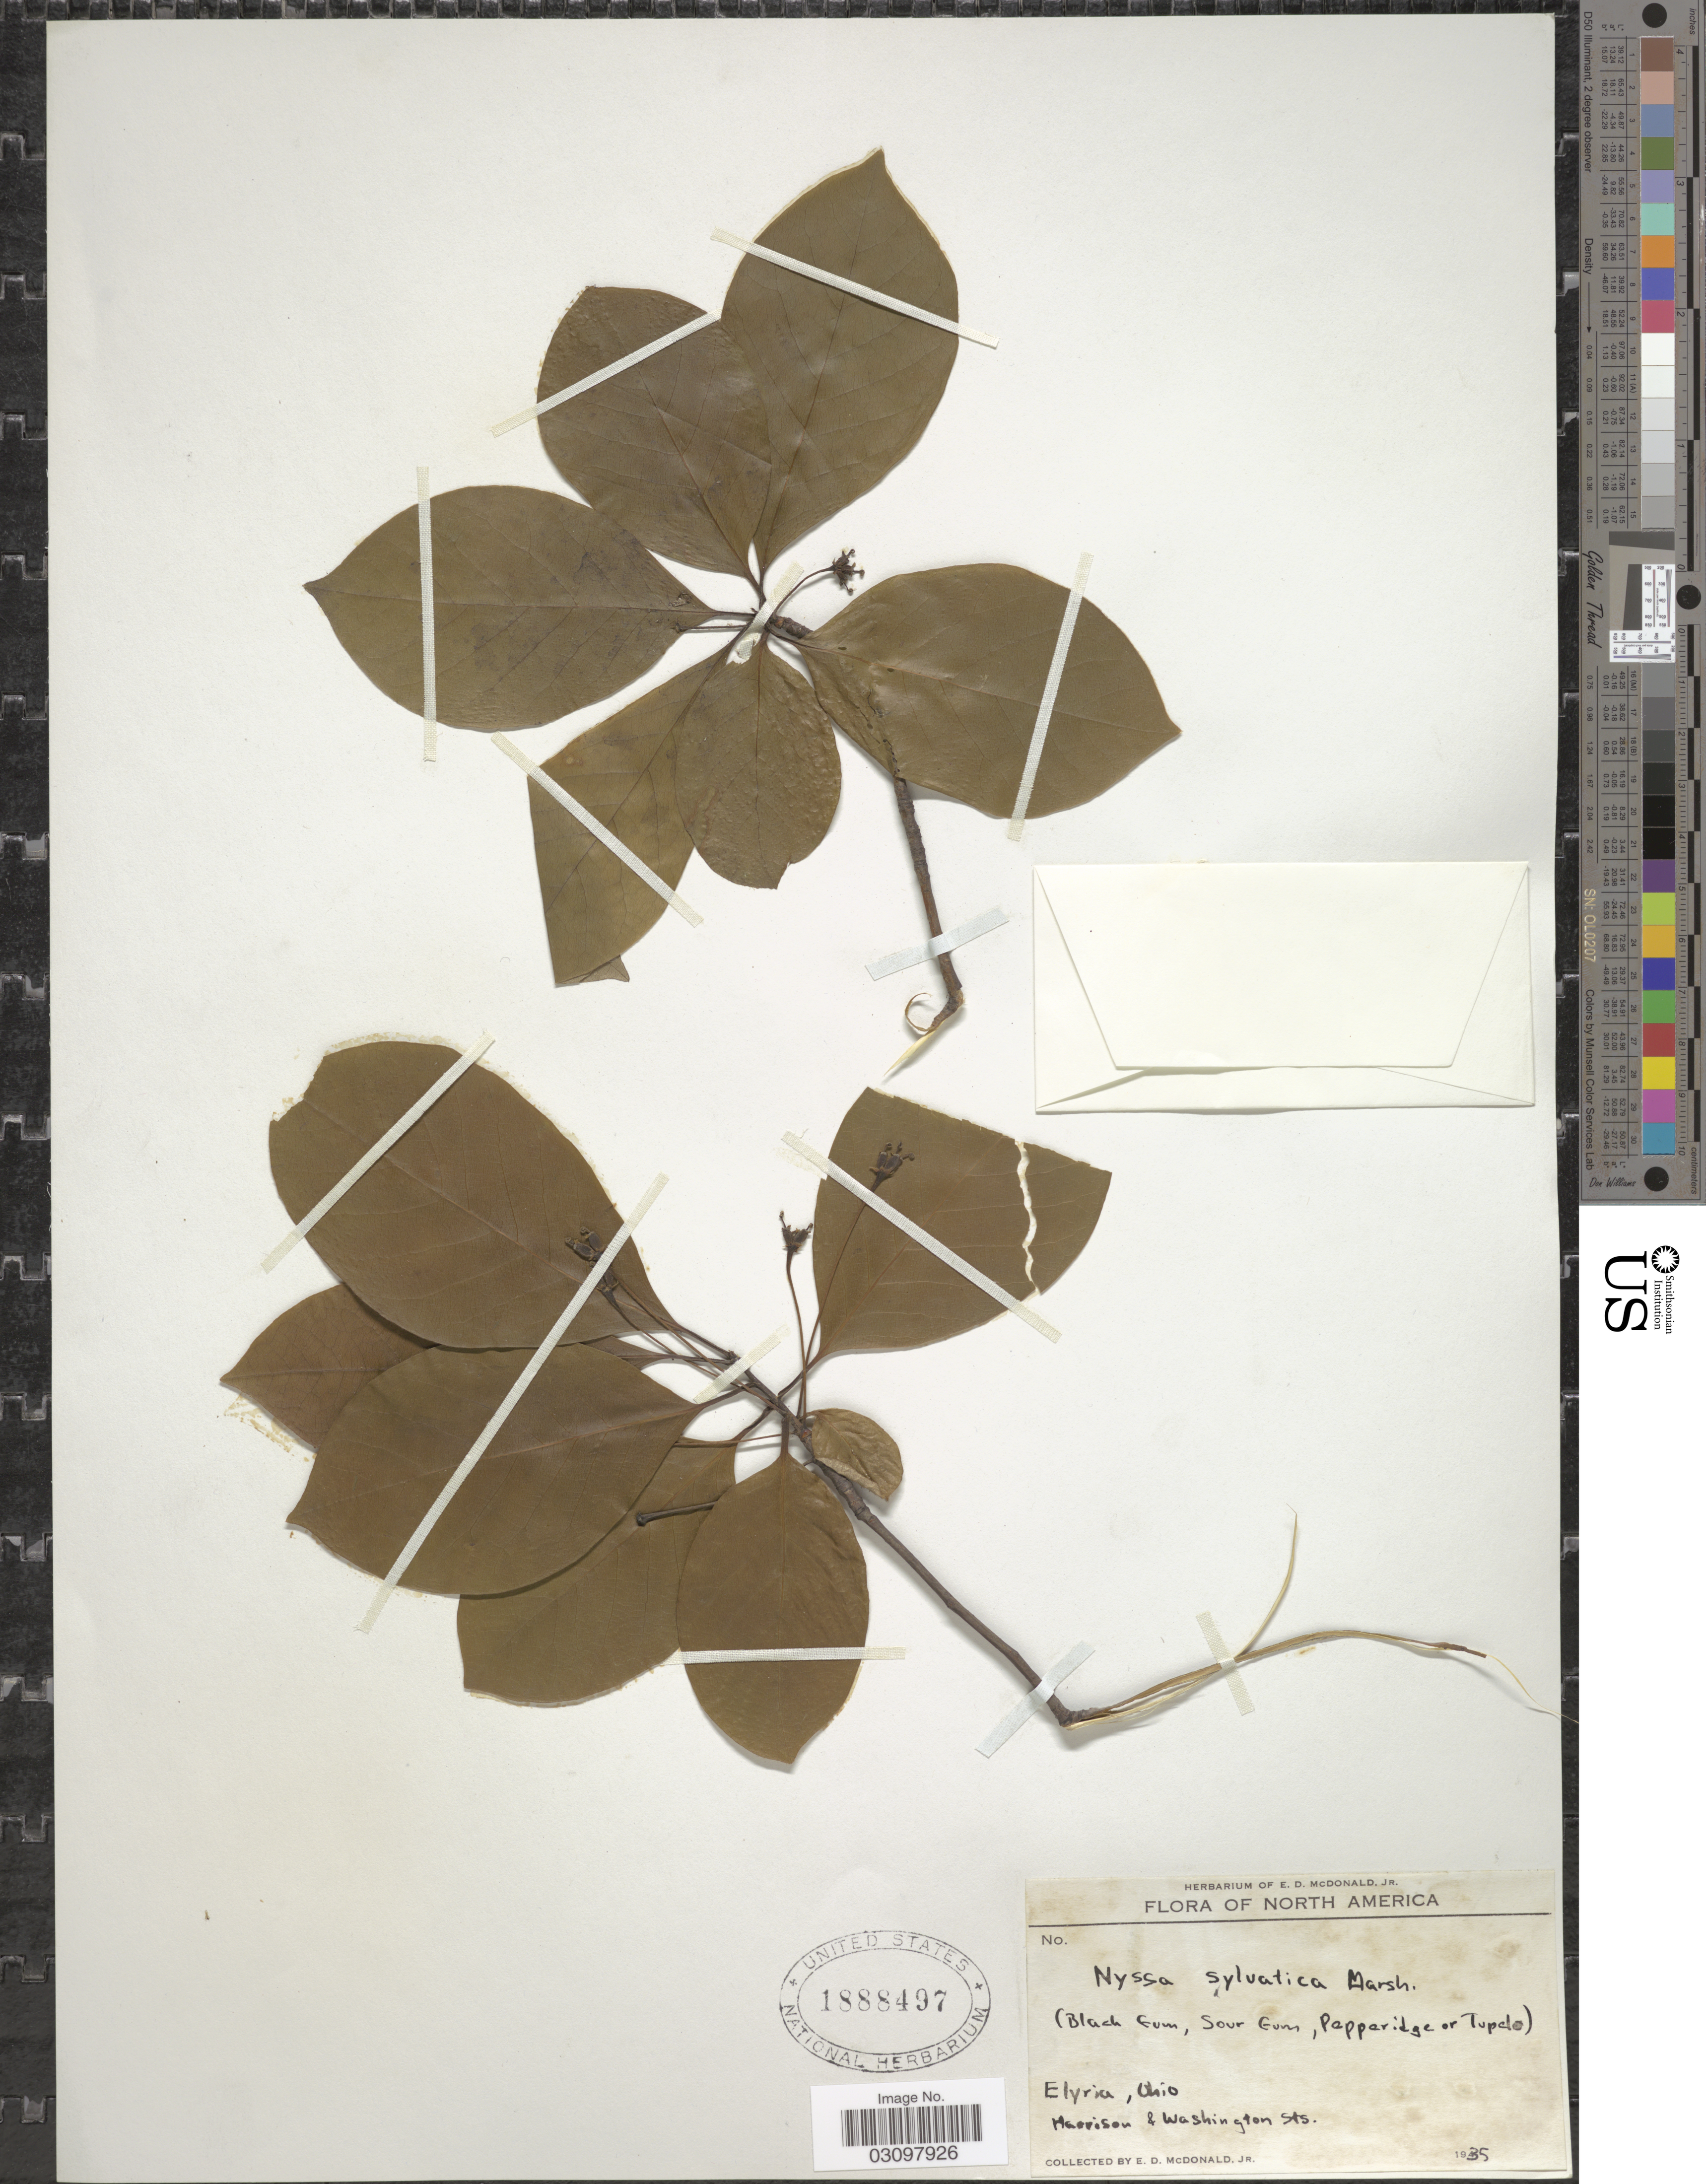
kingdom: Plantae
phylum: Tracheophyta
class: Magnoliopsida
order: Cornales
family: Nyssaceae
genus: Nyssa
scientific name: Nyssa sylvatica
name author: Marshall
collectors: E. D. McDonald Jr.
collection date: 1935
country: United States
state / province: Ohio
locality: Elyria. Harrison & Washington Sts.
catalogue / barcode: US 1888497